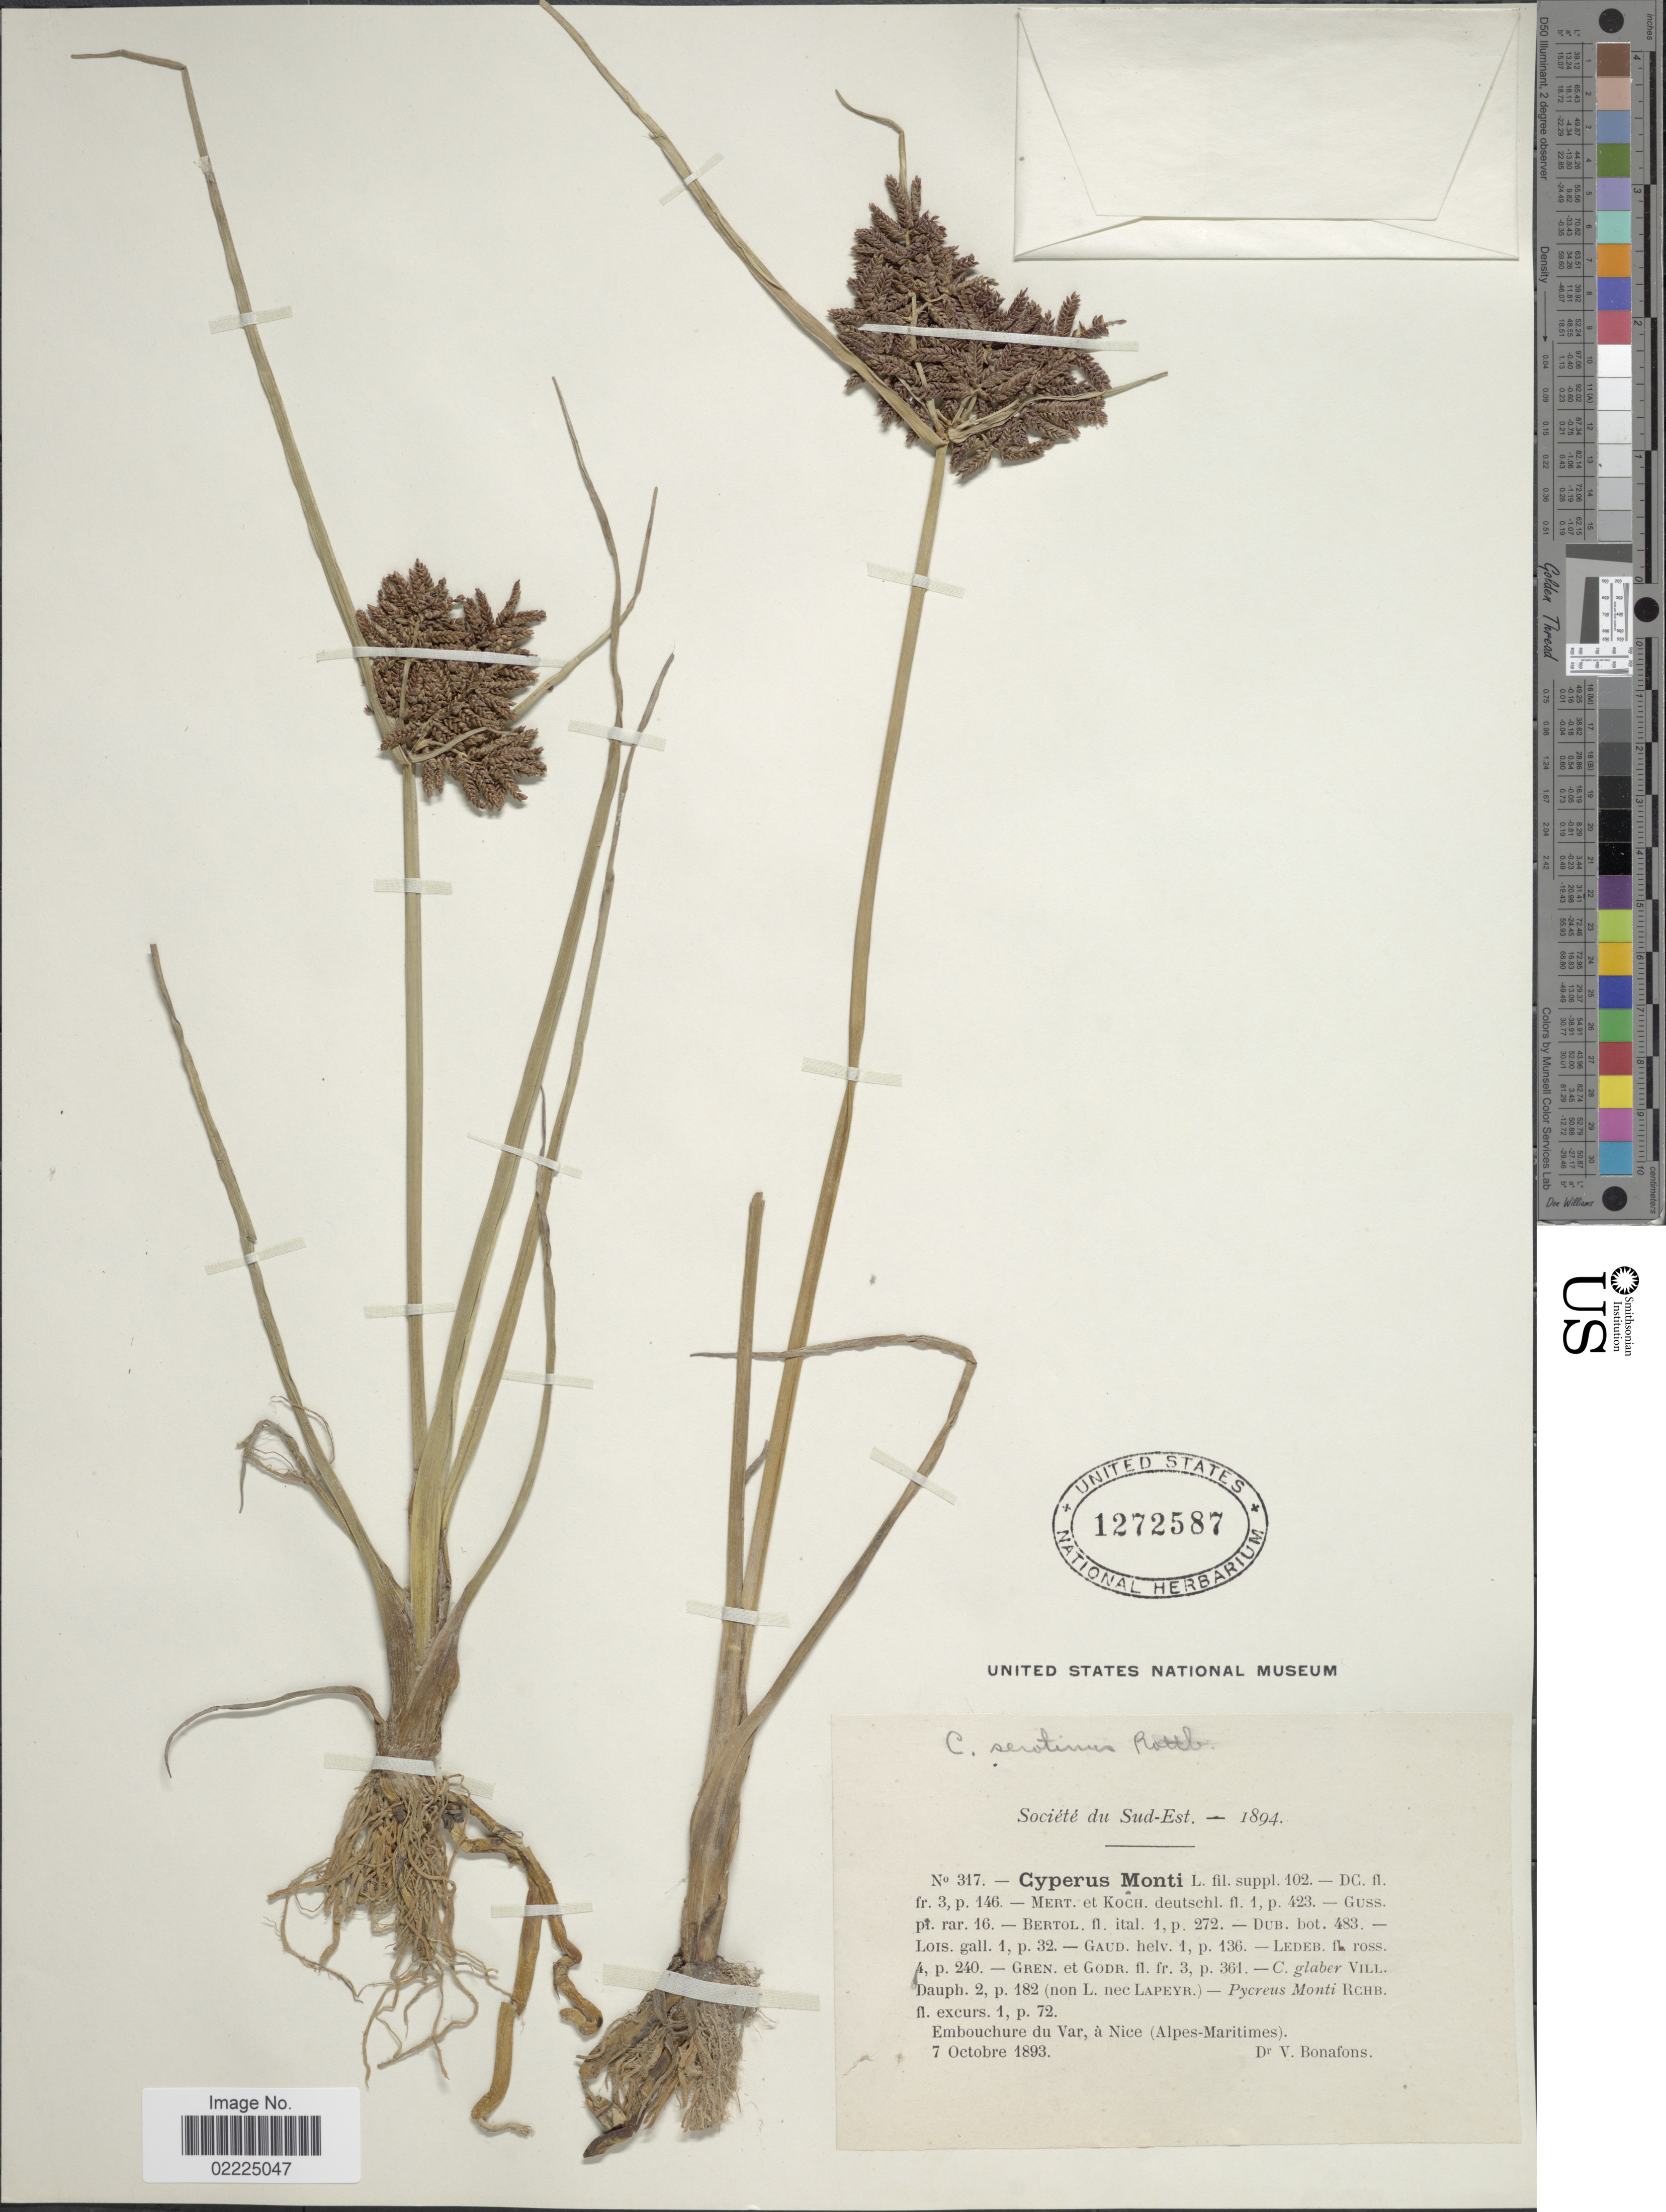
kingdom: Plantae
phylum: Tracheophyta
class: Liliopsida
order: Poales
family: Cyperaceae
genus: Cyperus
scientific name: Cyperus serotinus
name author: Rottb.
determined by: Strong, Mark T., (BOT), Smithsonian Institution - National Museum of Natural History (UNITED STATES)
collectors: V. Bonafons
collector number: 317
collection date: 1893-10-07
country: France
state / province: Provence-Alpes-Côte d'Azur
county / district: Alpes-Maritimes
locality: Société du Sud-Est, Embouchure du Var, à Nice (Alpes-Maritimes)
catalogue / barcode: US 1272587